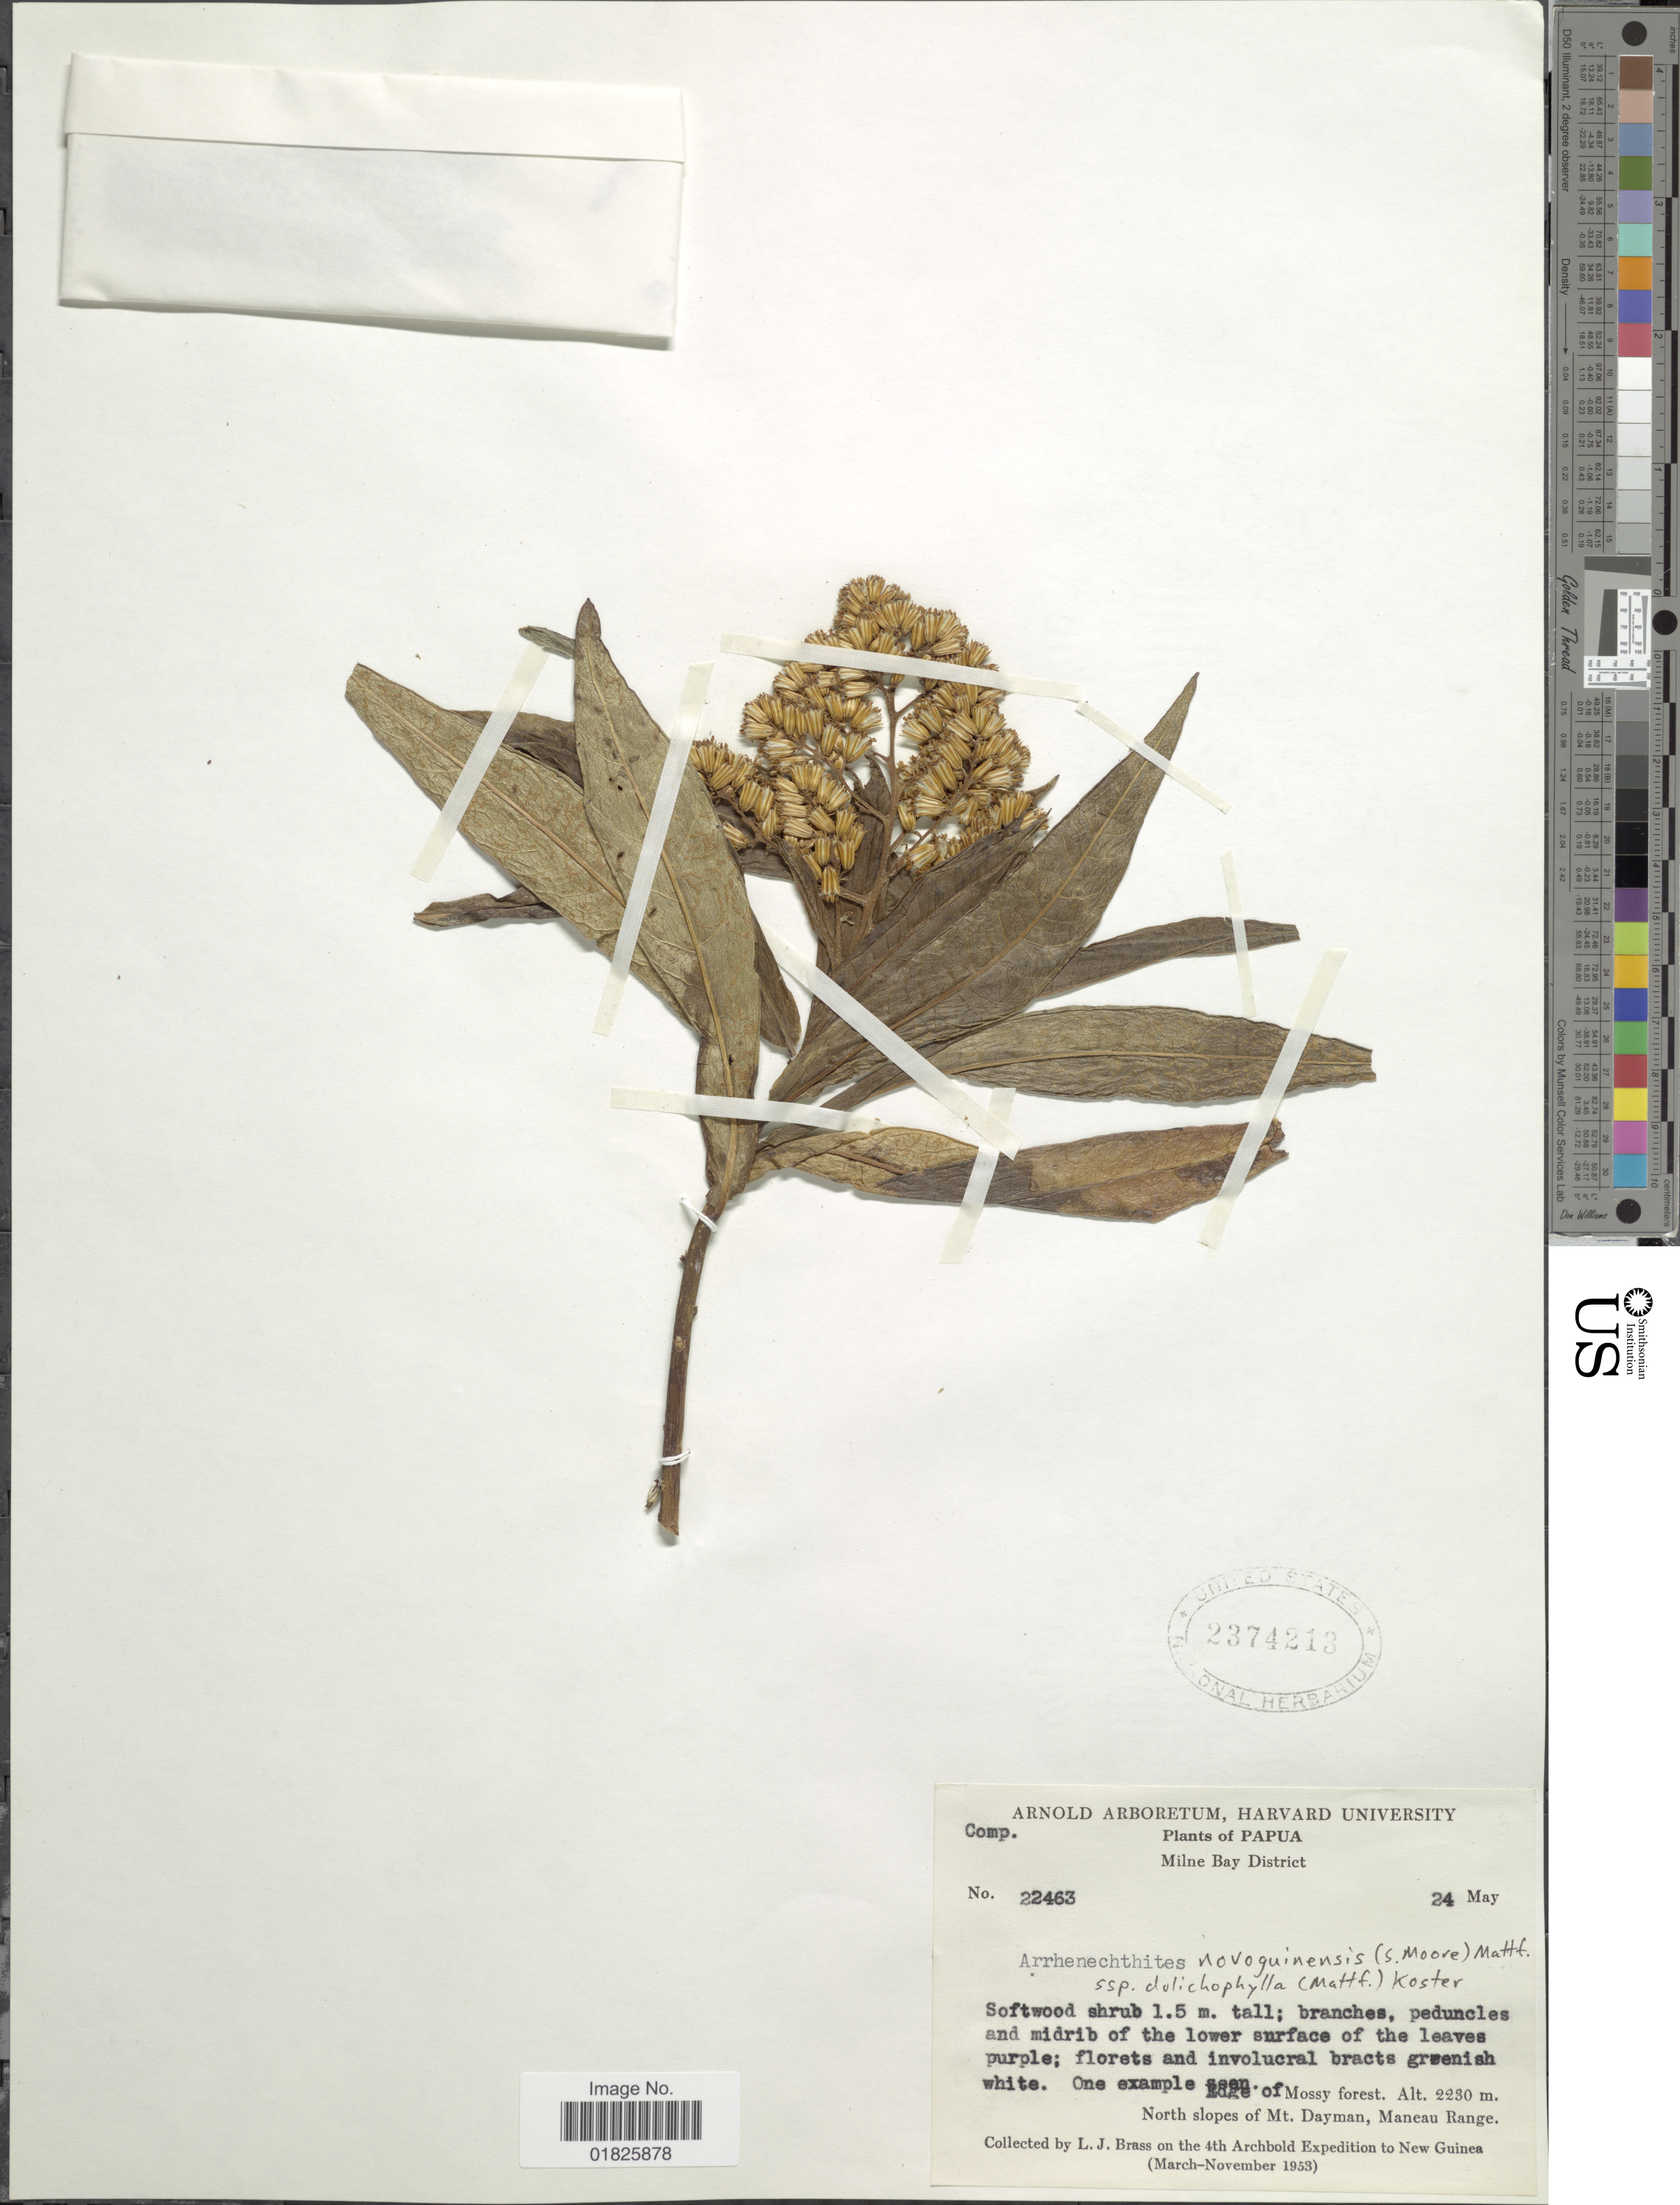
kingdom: Plantae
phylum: Tracheophyta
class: Magnoliopsida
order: Asterales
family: Asteraceae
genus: Arrhenechthites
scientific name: Arrhenechthites novoguineensis subsp. doliciphylla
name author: (Mattf.) J. Kost.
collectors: L. J. Brass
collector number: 22463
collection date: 1953-05-24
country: Papua New Guinea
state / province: Milne Bay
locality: Papua, north slopes of Mt. Dayman, Maneau Range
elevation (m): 2230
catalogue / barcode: US 2374213